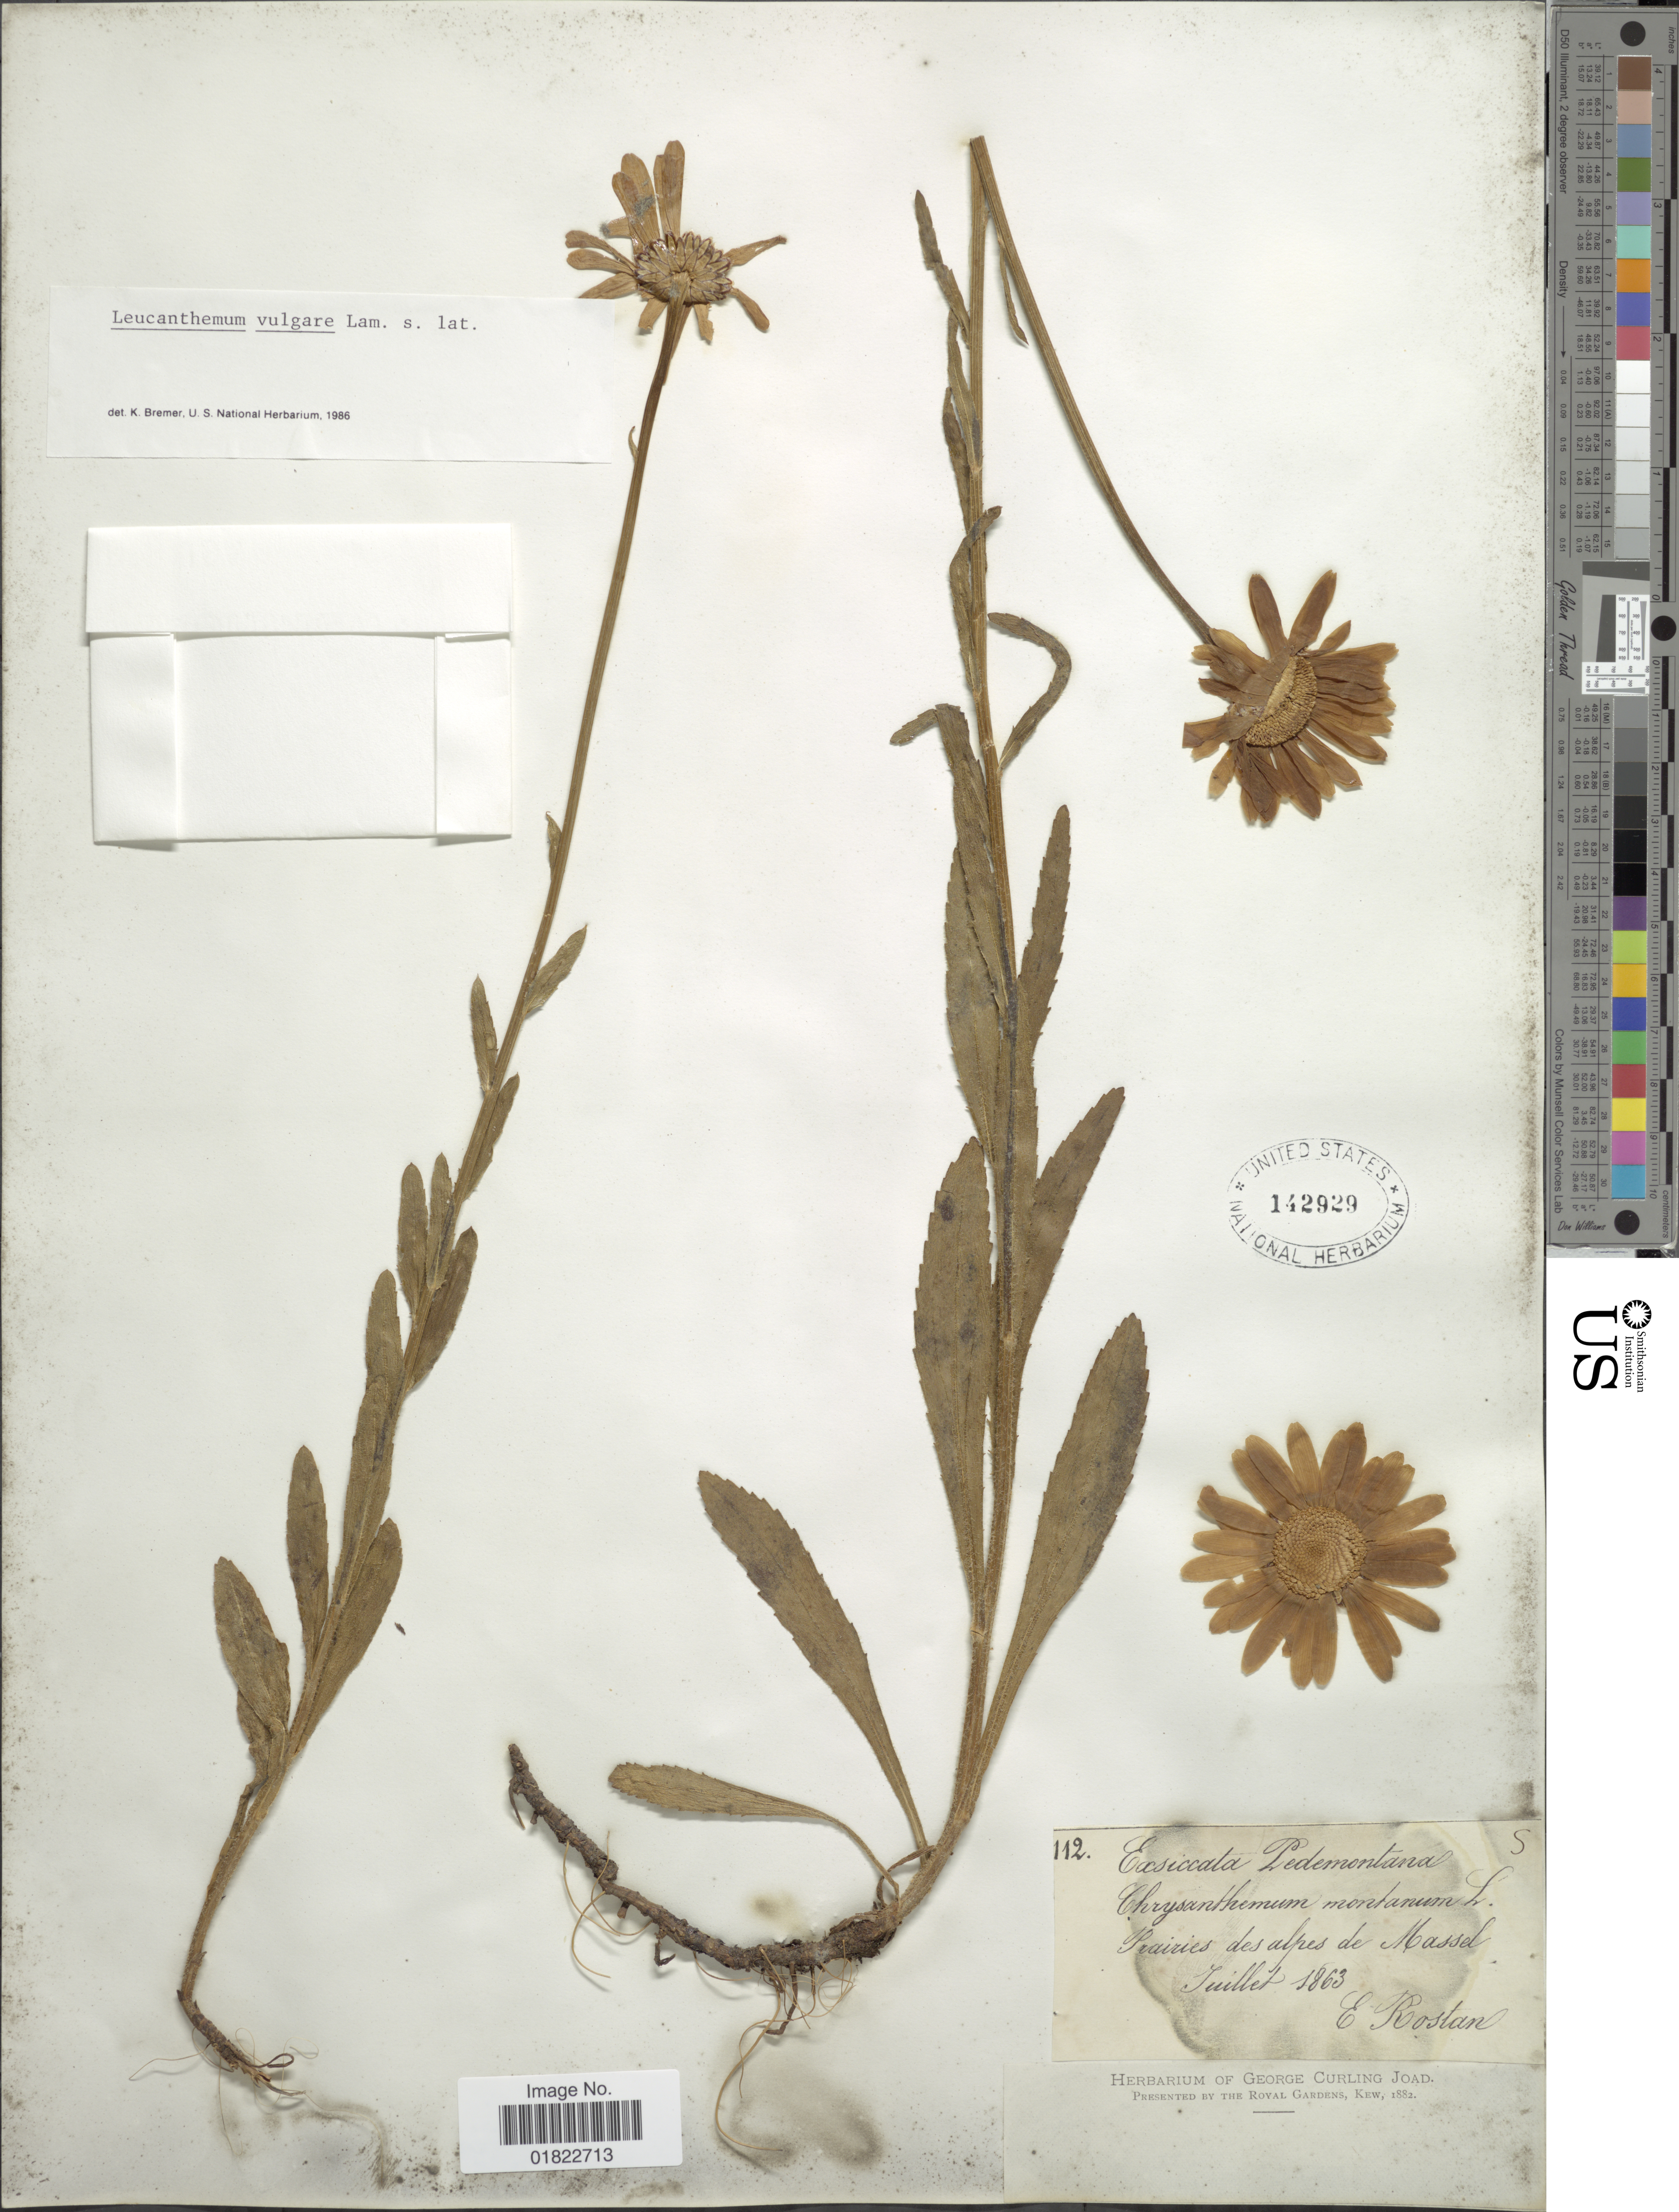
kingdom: Plantae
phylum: Tracheophyta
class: Magnoliopsida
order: Asterales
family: Asteraceae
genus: Leucanthemum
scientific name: Leucanthemum vulgare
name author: Lam.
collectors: E. Rostan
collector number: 112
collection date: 1863-07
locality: Prairies des alpes de Massel.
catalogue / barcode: US 142929